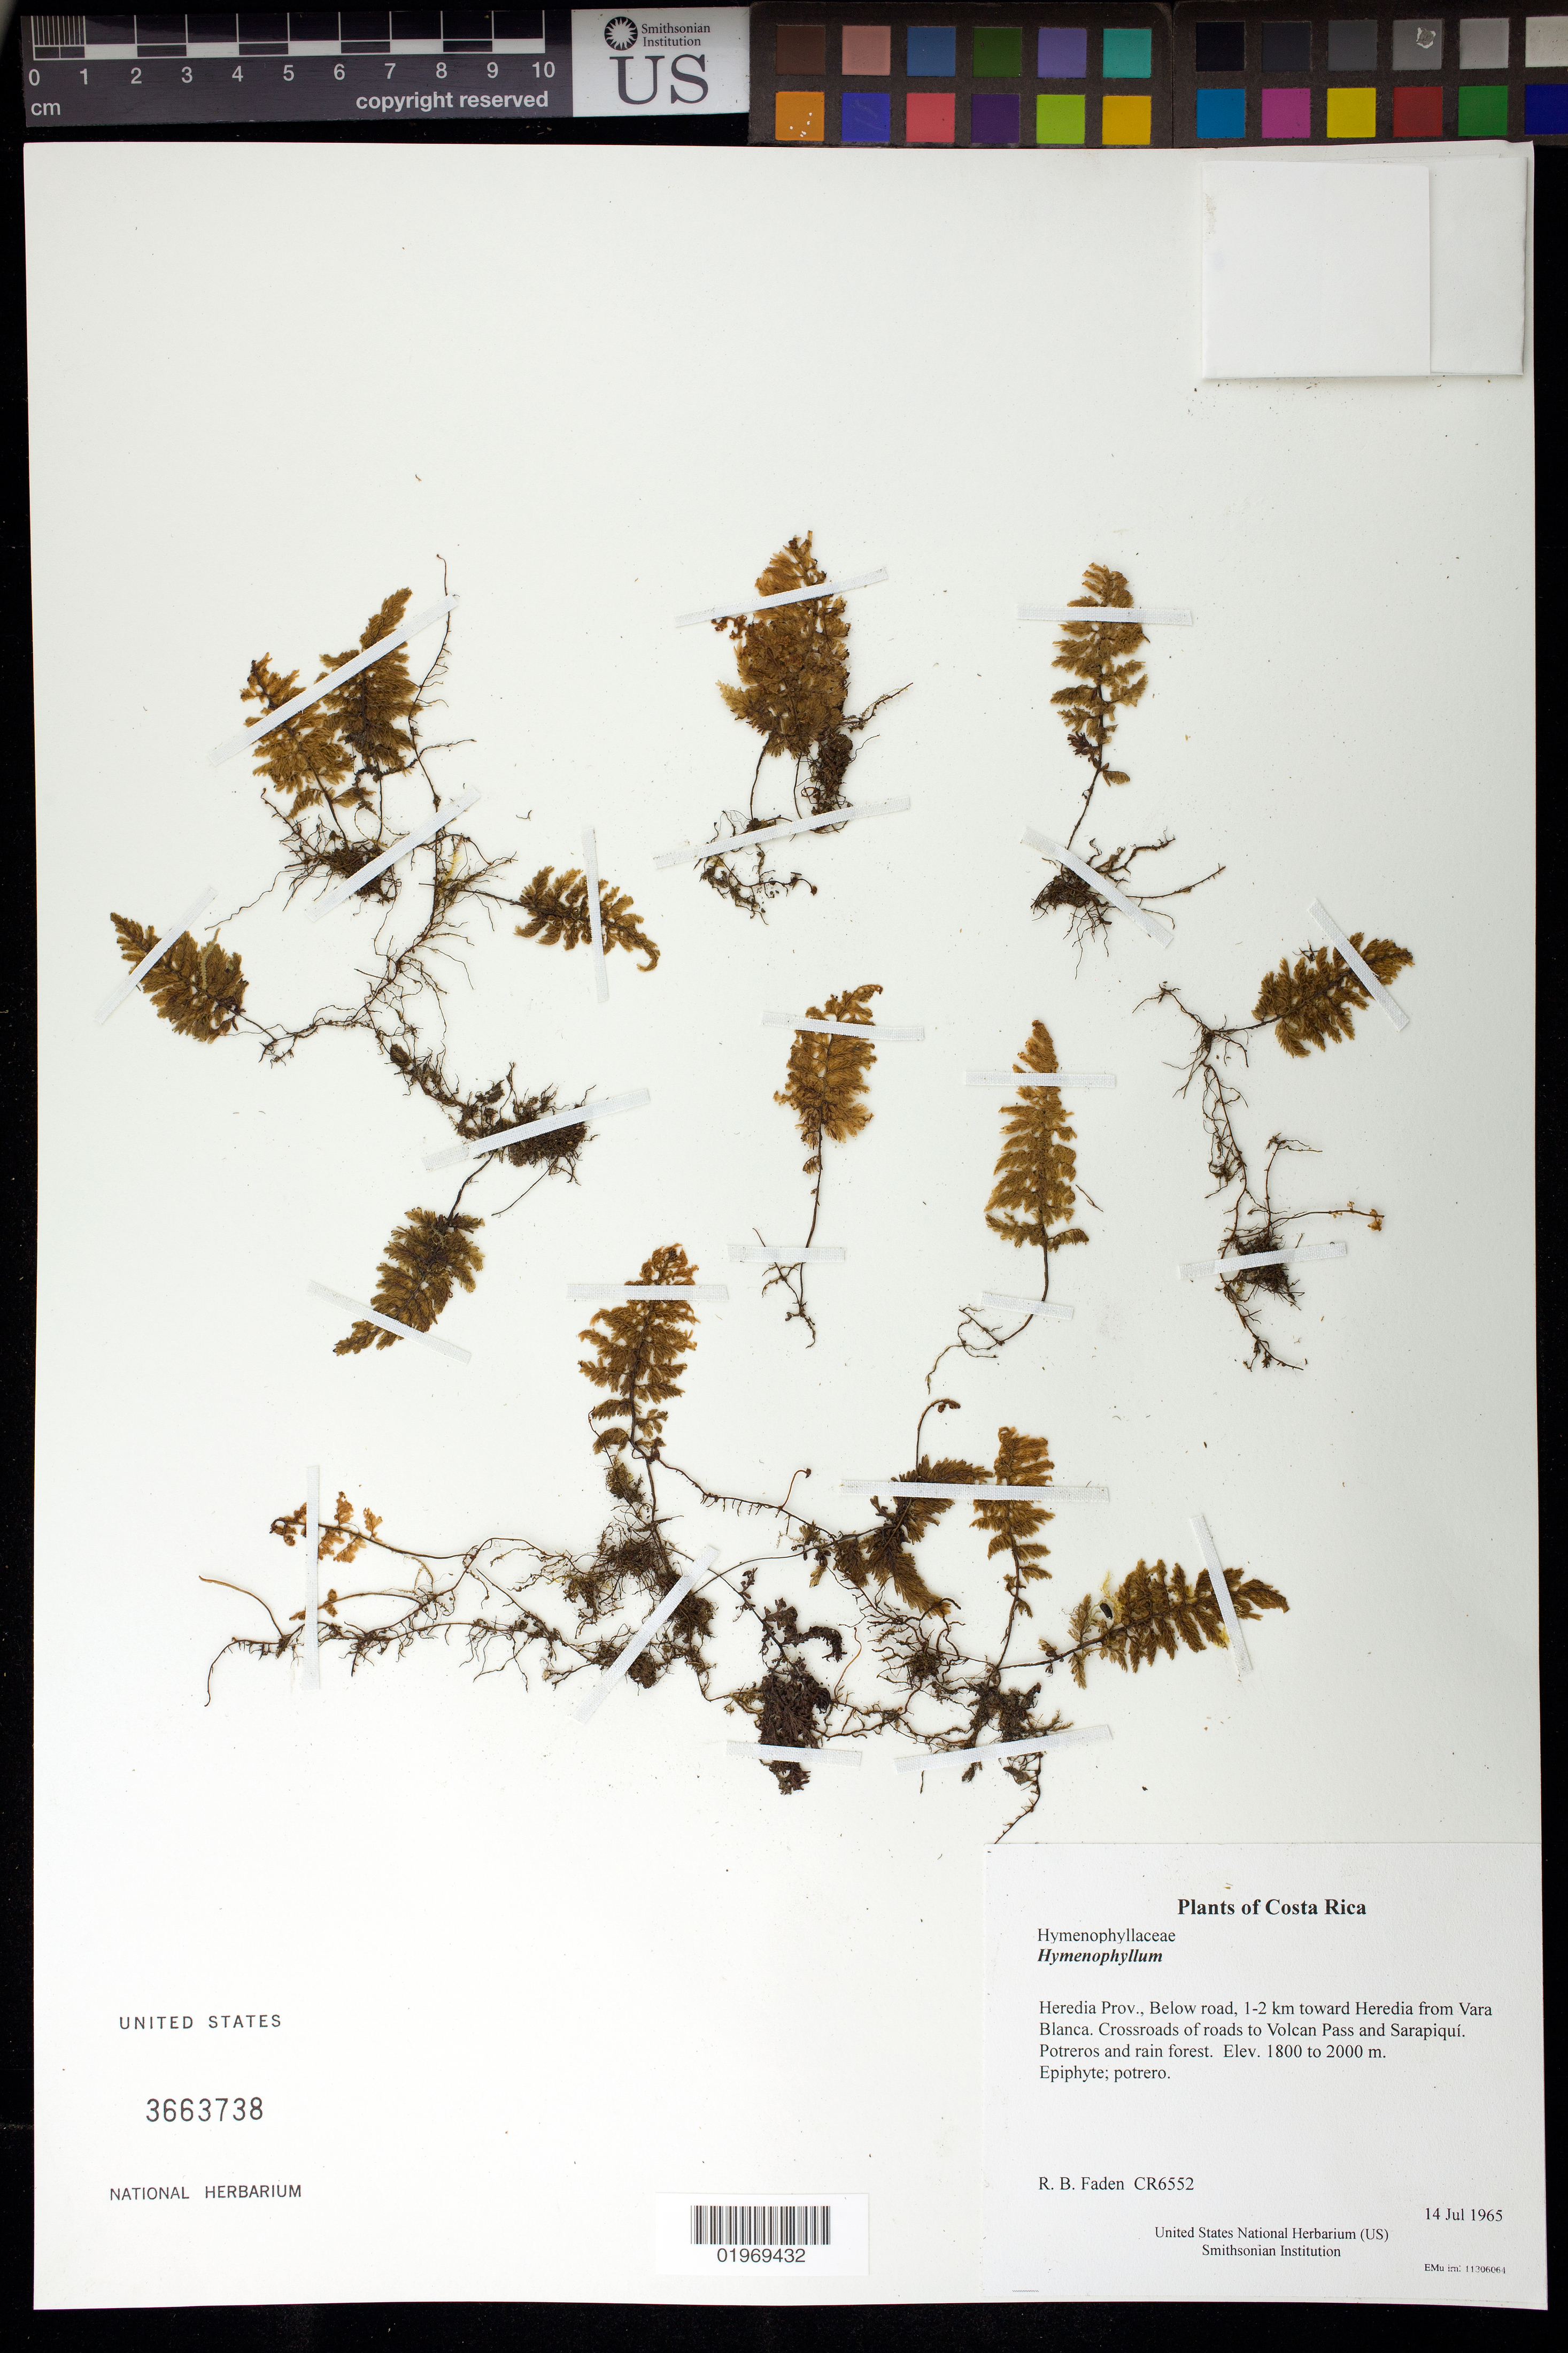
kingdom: Plantae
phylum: Tracheophyta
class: Polypodiopsida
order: Hymenophyllales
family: Hymenophyllaceae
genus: Hymenophyllum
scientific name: Hymenophyllum sp.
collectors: R. B. Faden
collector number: CR6552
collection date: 1965-07-14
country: Costa Rica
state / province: Heredia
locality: Below road, 1-2 km toward Heredia from Vara Blanca. Crossroads of roads to Volcan Pass and Sarapiquí. Potreros and rain forest.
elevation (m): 1800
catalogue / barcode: US 3663738